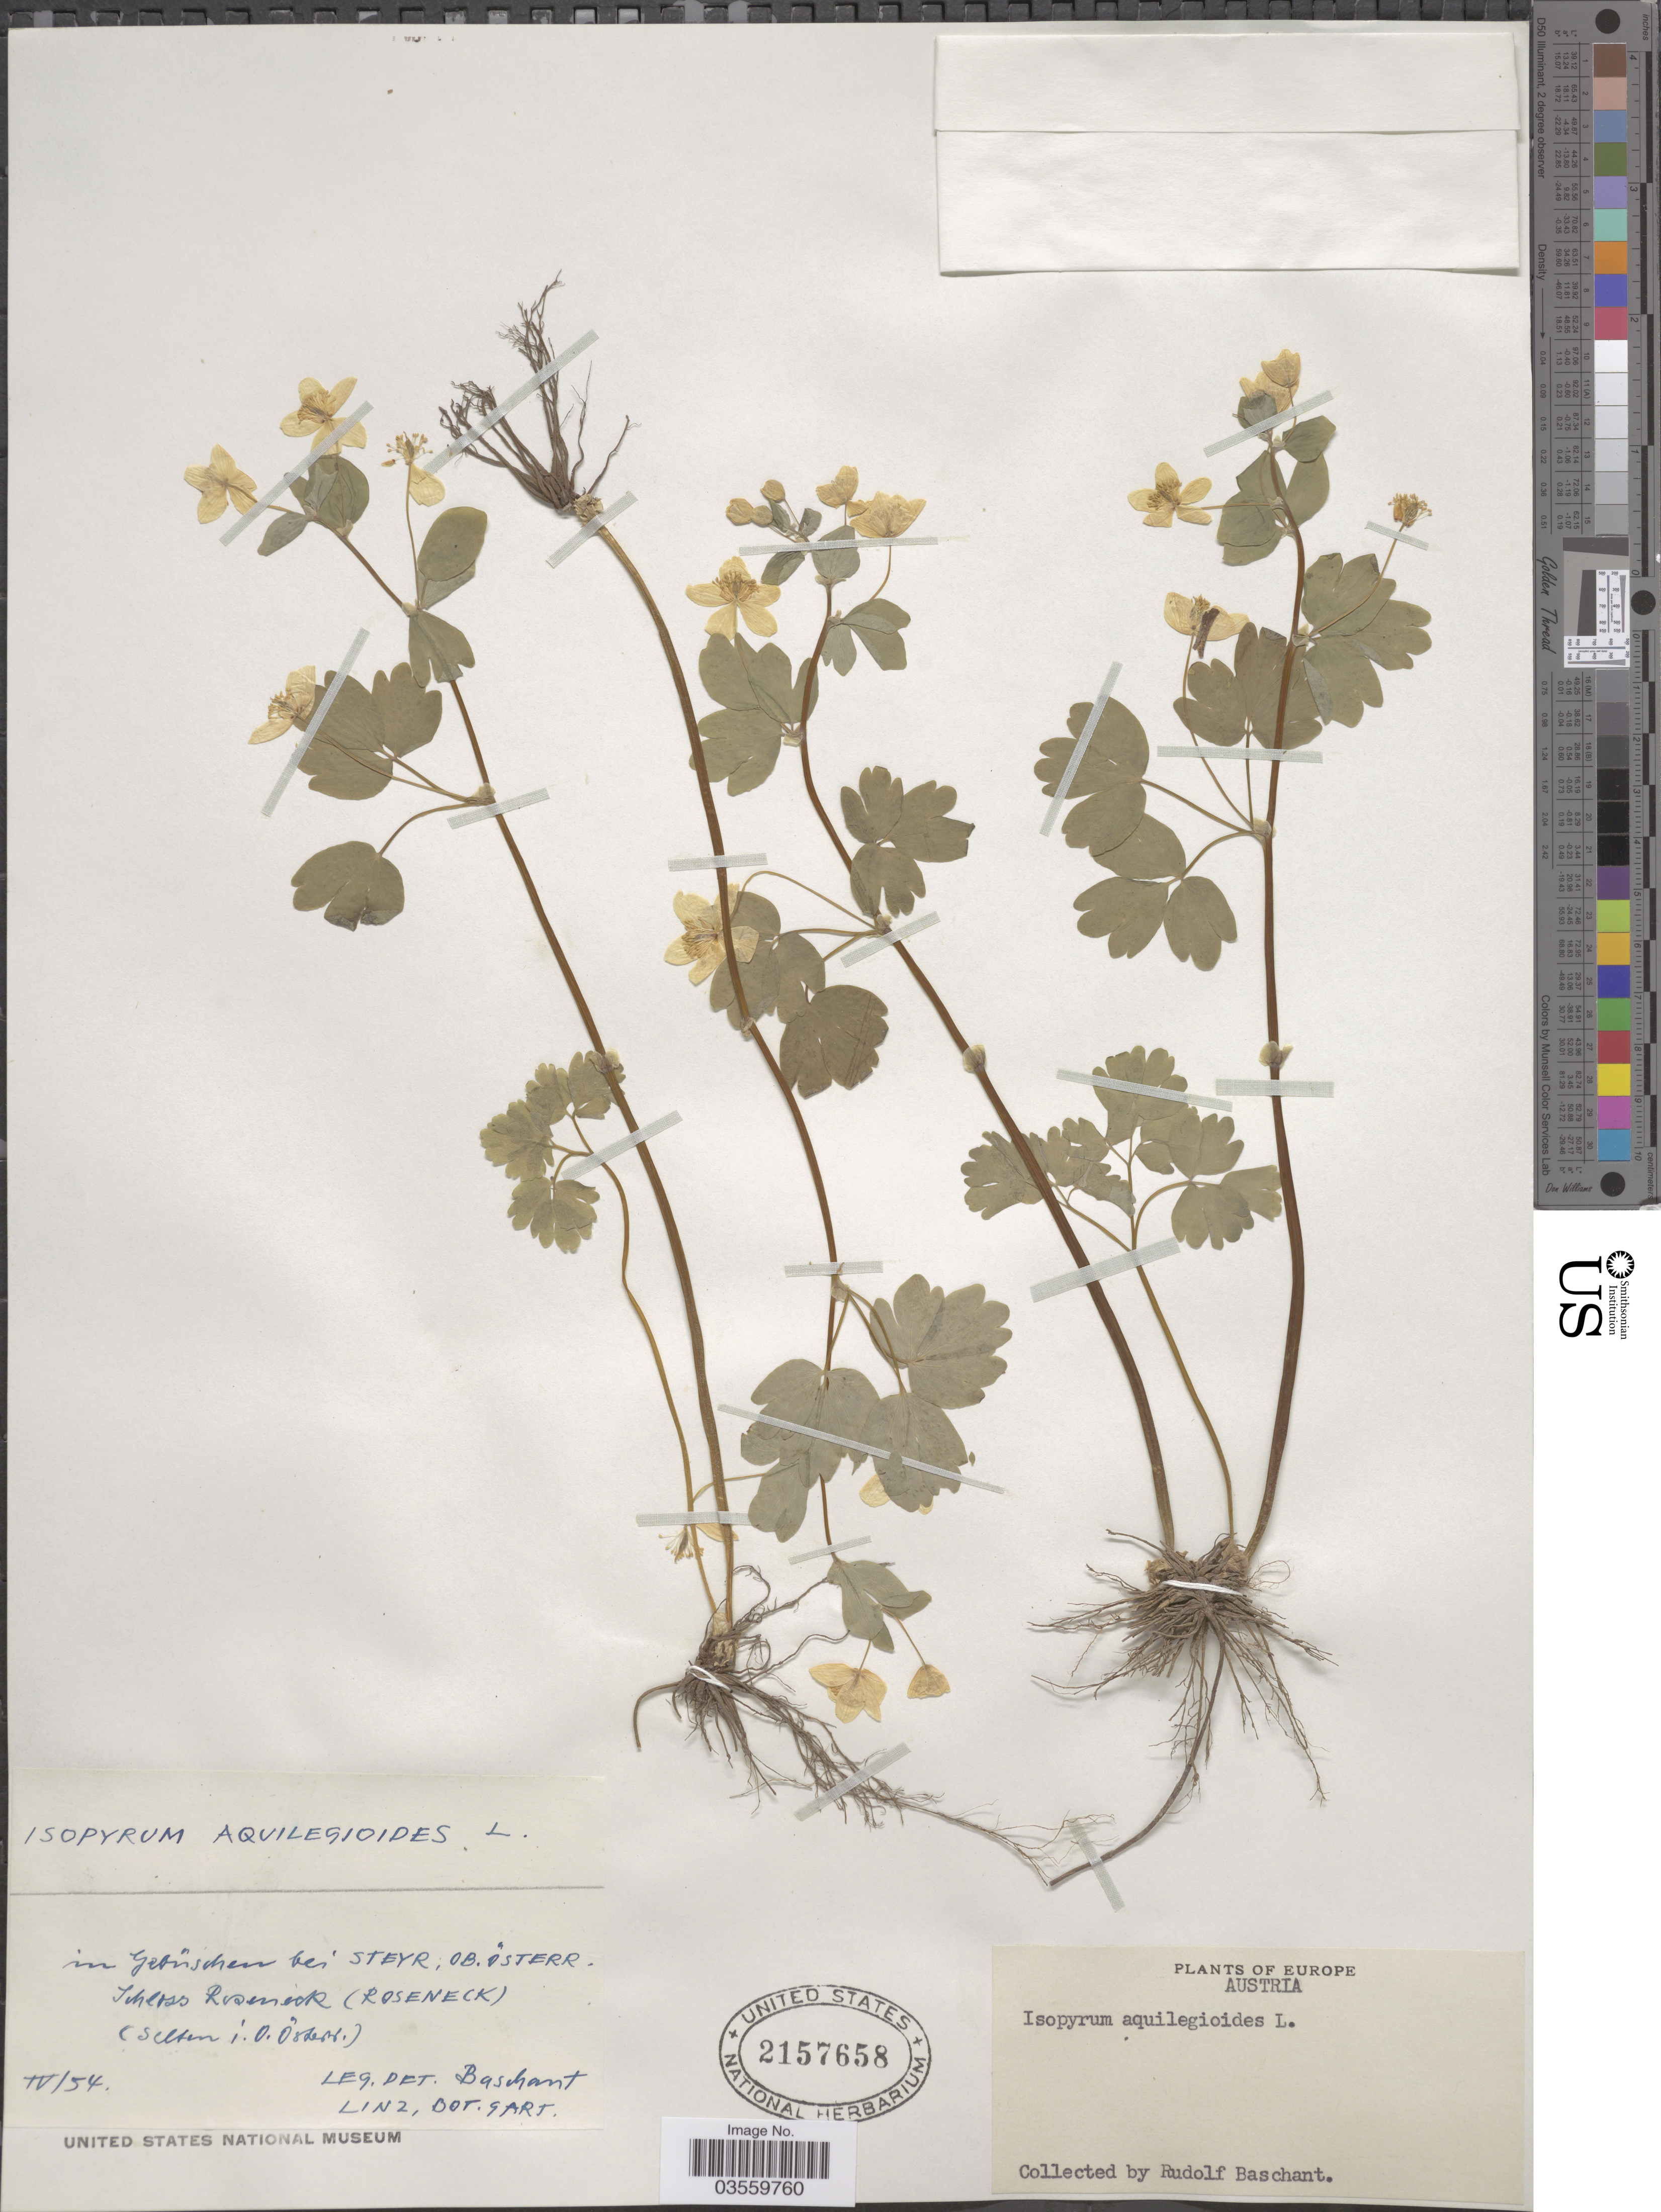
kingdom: Plantae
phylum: Tracheophyta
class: Magnoliopsida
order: Ranunculales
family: Ranunculaceae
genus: Isopyrum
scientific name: Isopyrum thalictroides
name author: L.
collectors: R. Baschant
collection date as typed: Transcribed d/m/y: /4/54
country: Austria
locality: In Gebüschen bei Steyr. Ob.Österr. Schloss Roseneck (Roseneck) (Selten i. O. Österr.).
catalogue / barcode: US 2157658